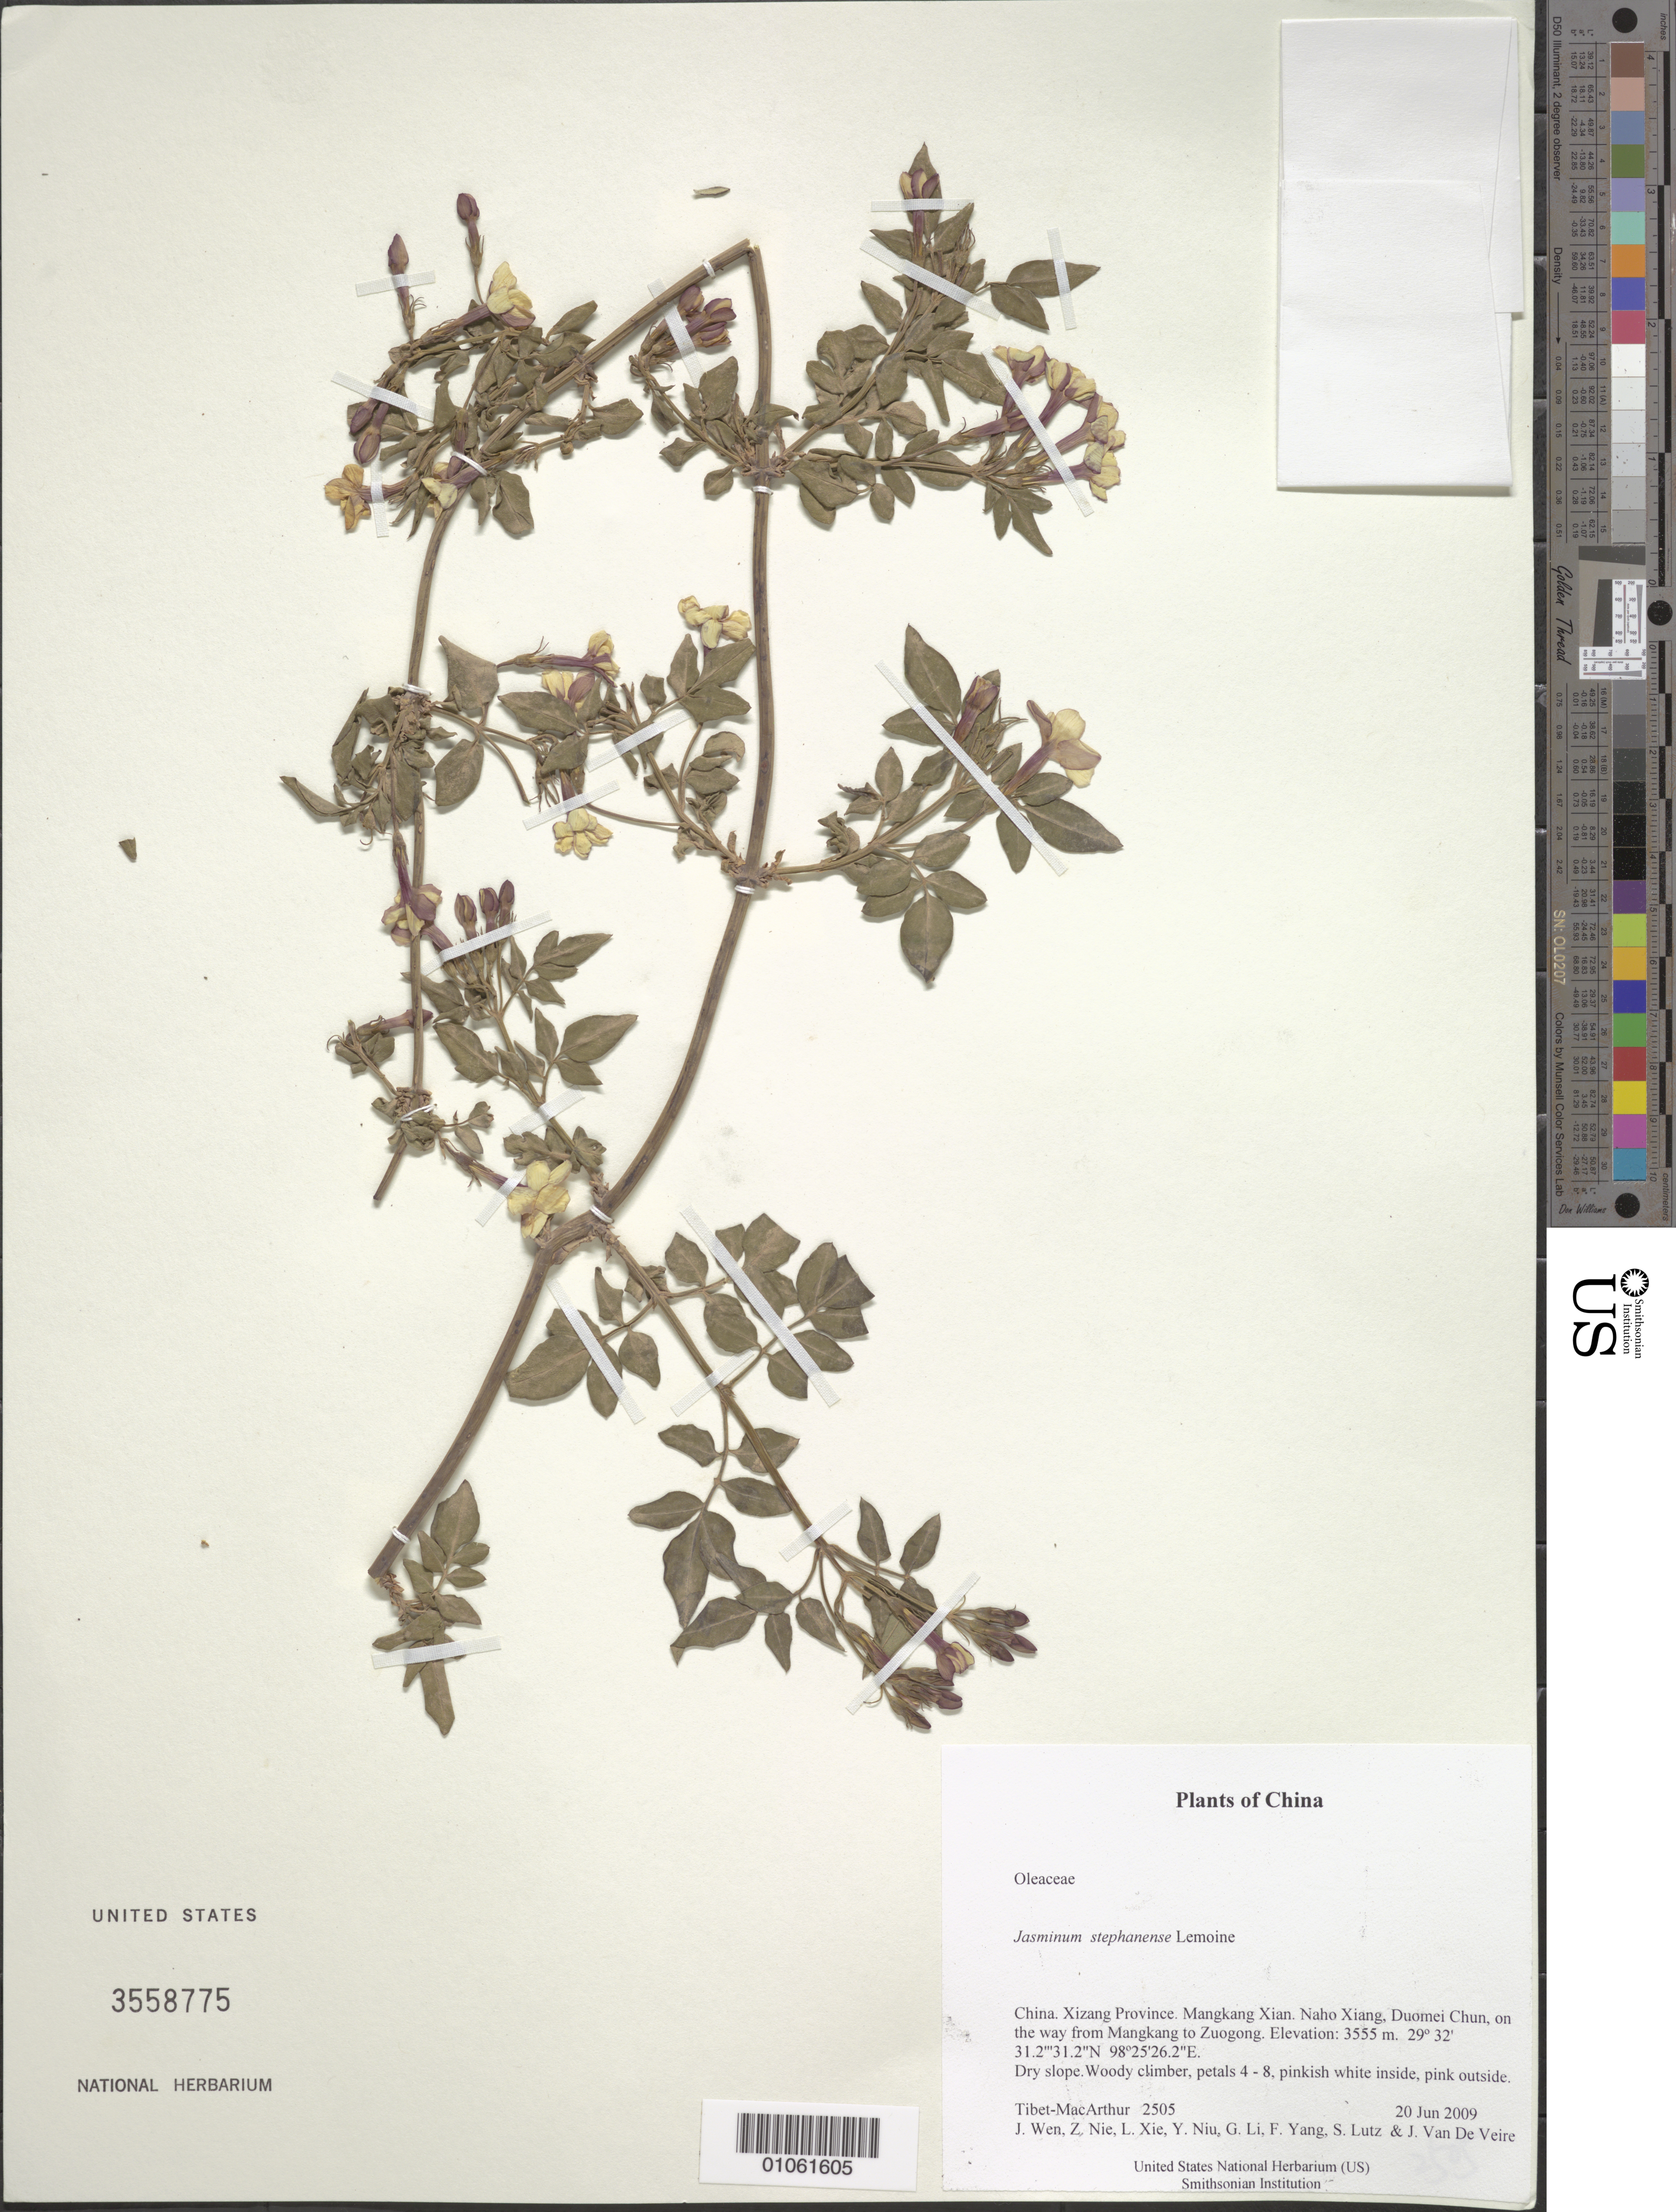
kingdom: Plantae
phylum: Tracheophyta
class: Magnoliopsida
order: Lamiales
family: Oleaceae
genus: Jasminum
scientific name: Jasminum stephanense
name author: Lemoine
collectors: Tibet-MacArthur, J. Wen, Z. Nie, L. Xie, Y. Niu, G. Li, F. Yang, S. Lutz & J. Van De Veire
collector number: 2505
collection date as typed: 20 Jun 2009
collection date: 2009-06-20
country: China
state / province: Xizang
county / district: Mangkang Xian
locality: Naho Xiang, Duomei Chun, on the way from Mangkang to Zuogong.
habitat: Dry slope.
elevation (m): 3555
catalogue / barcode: US 3558775